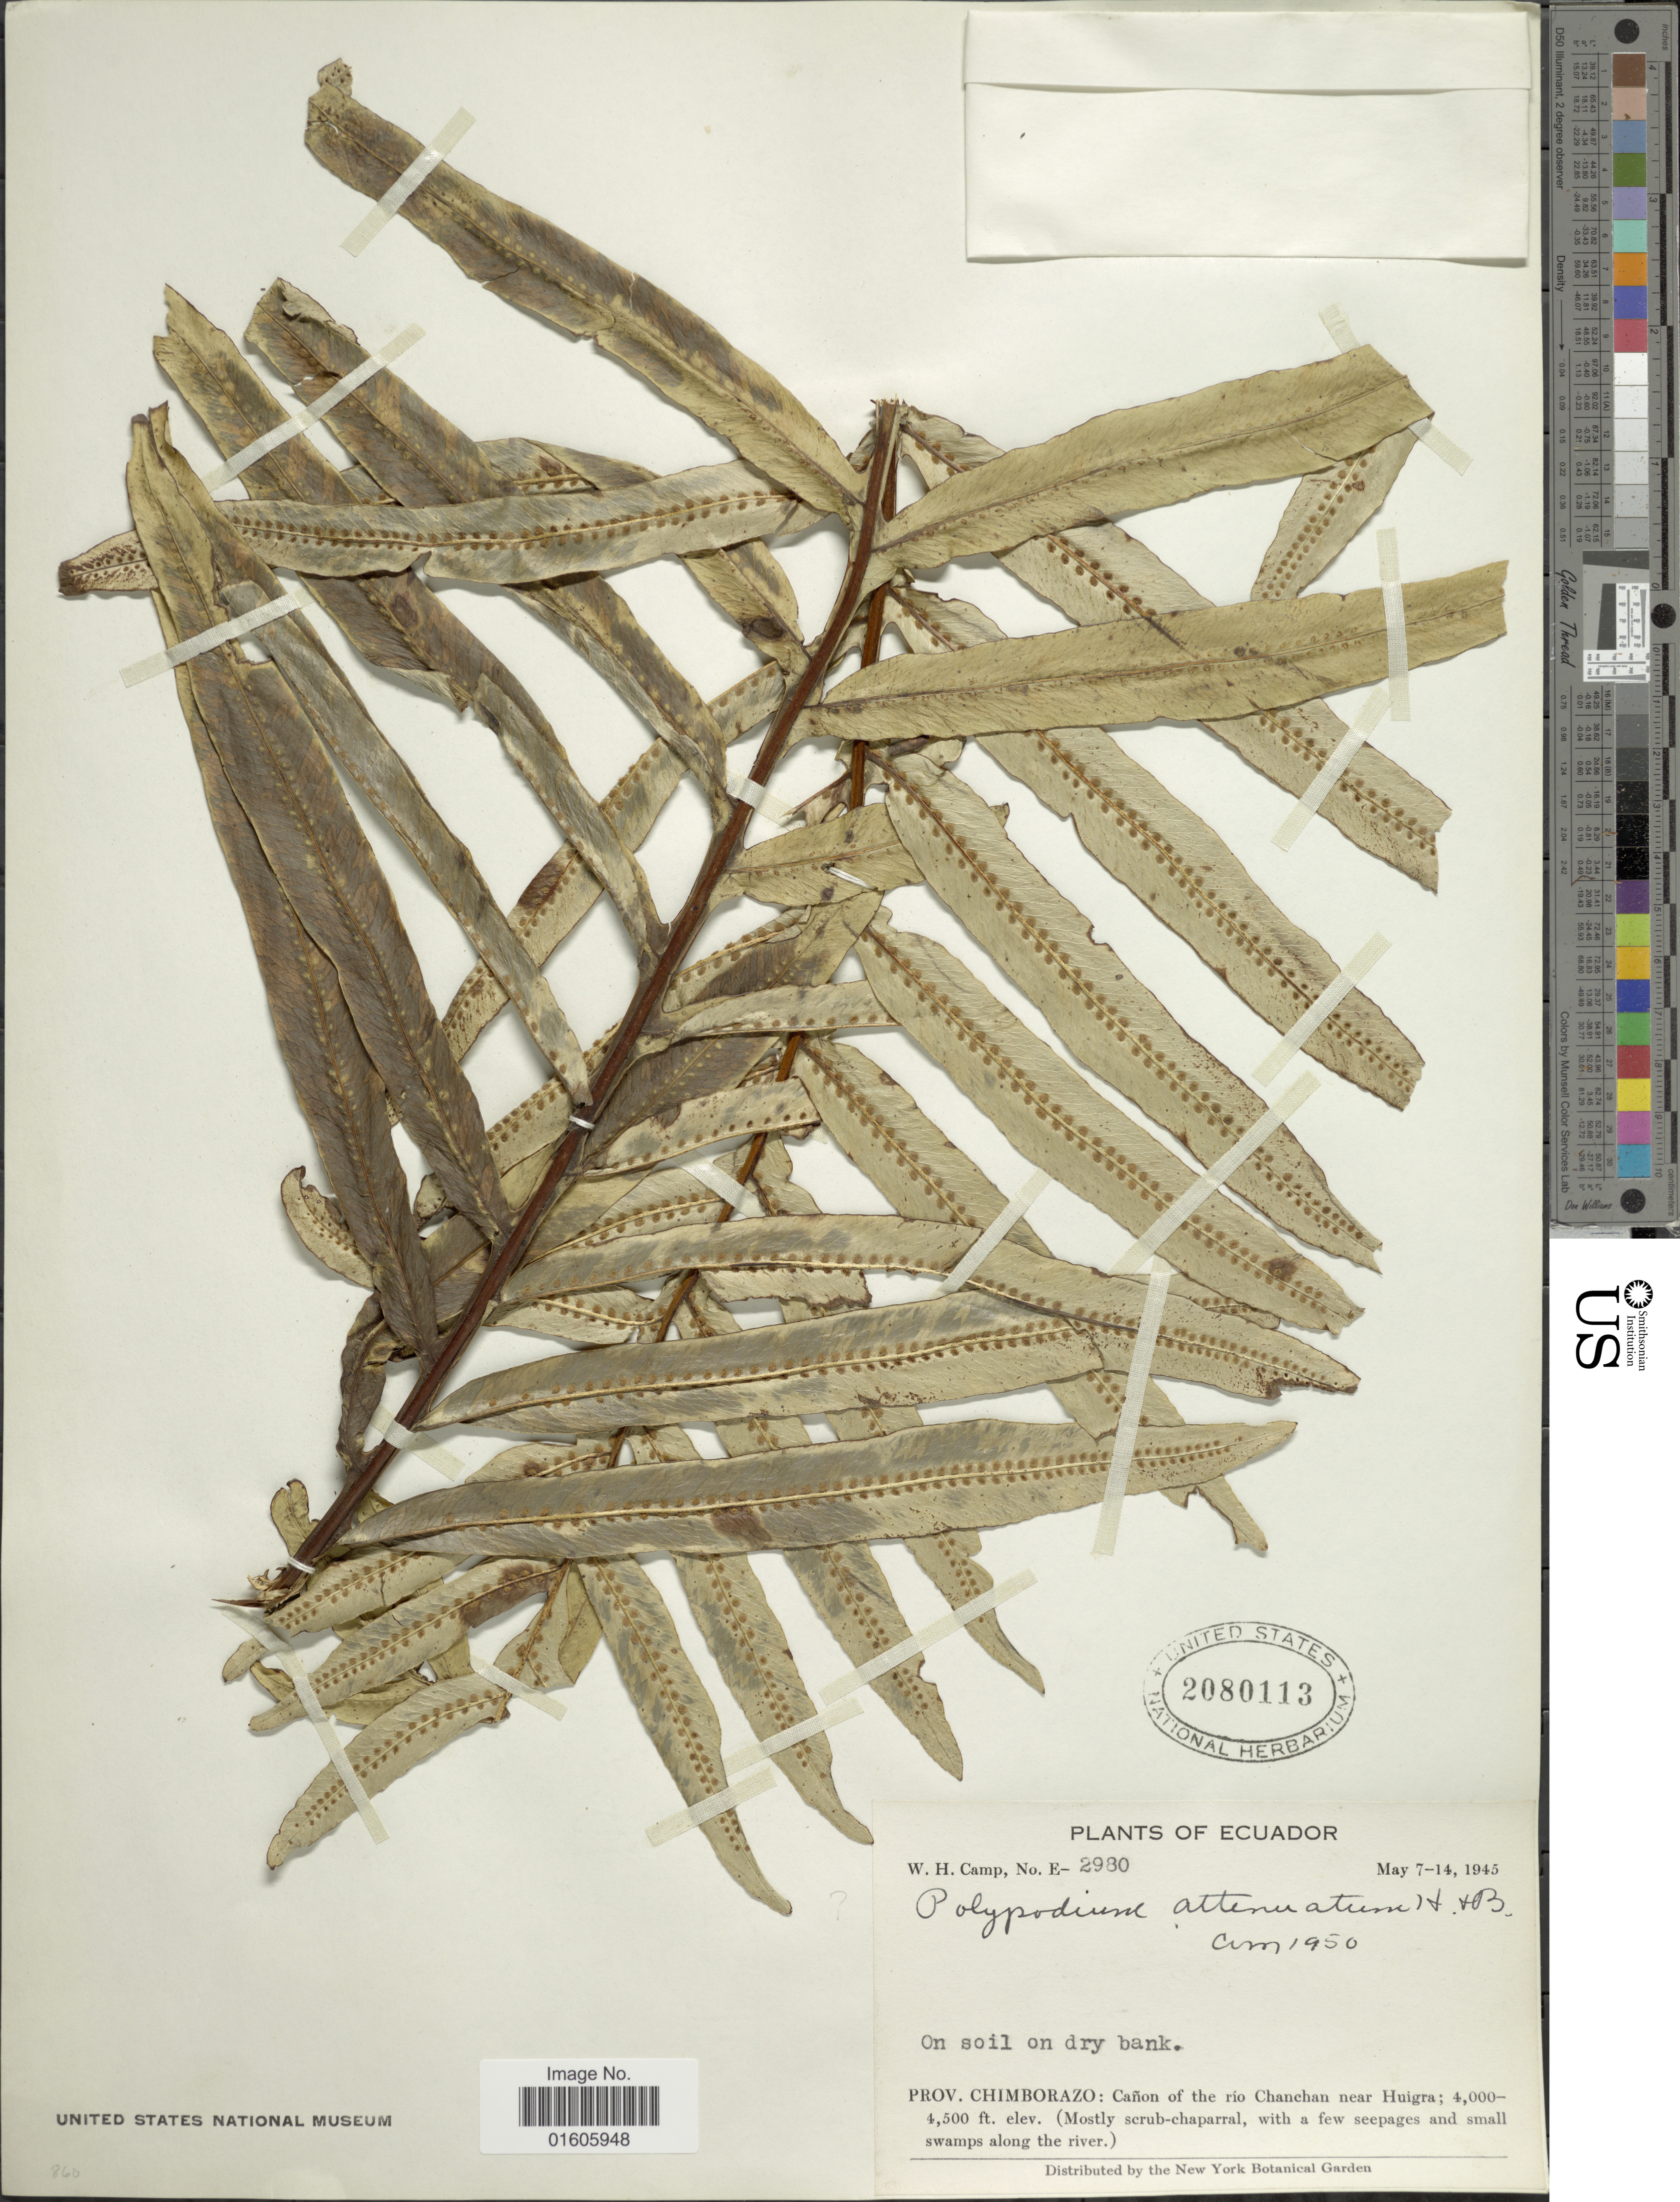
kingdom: Plantae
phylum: Tracheophyta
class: Polypodiopsida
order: Polypodiales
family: Polypodiaceae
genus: Serpocaulon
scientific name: Serpocaulon attenuatum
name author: (Humb. & Bonpl. ex Willd.) A.R. Sm.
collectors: W. H. Camp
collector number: E-2980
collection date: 1945-05-07/1945-05-14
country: Ecuador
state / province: Chimborazo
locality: Prov. Chimborazo: Cañon of the río Chanchan near Huigra.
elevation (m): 1219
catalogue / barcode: US 2080113